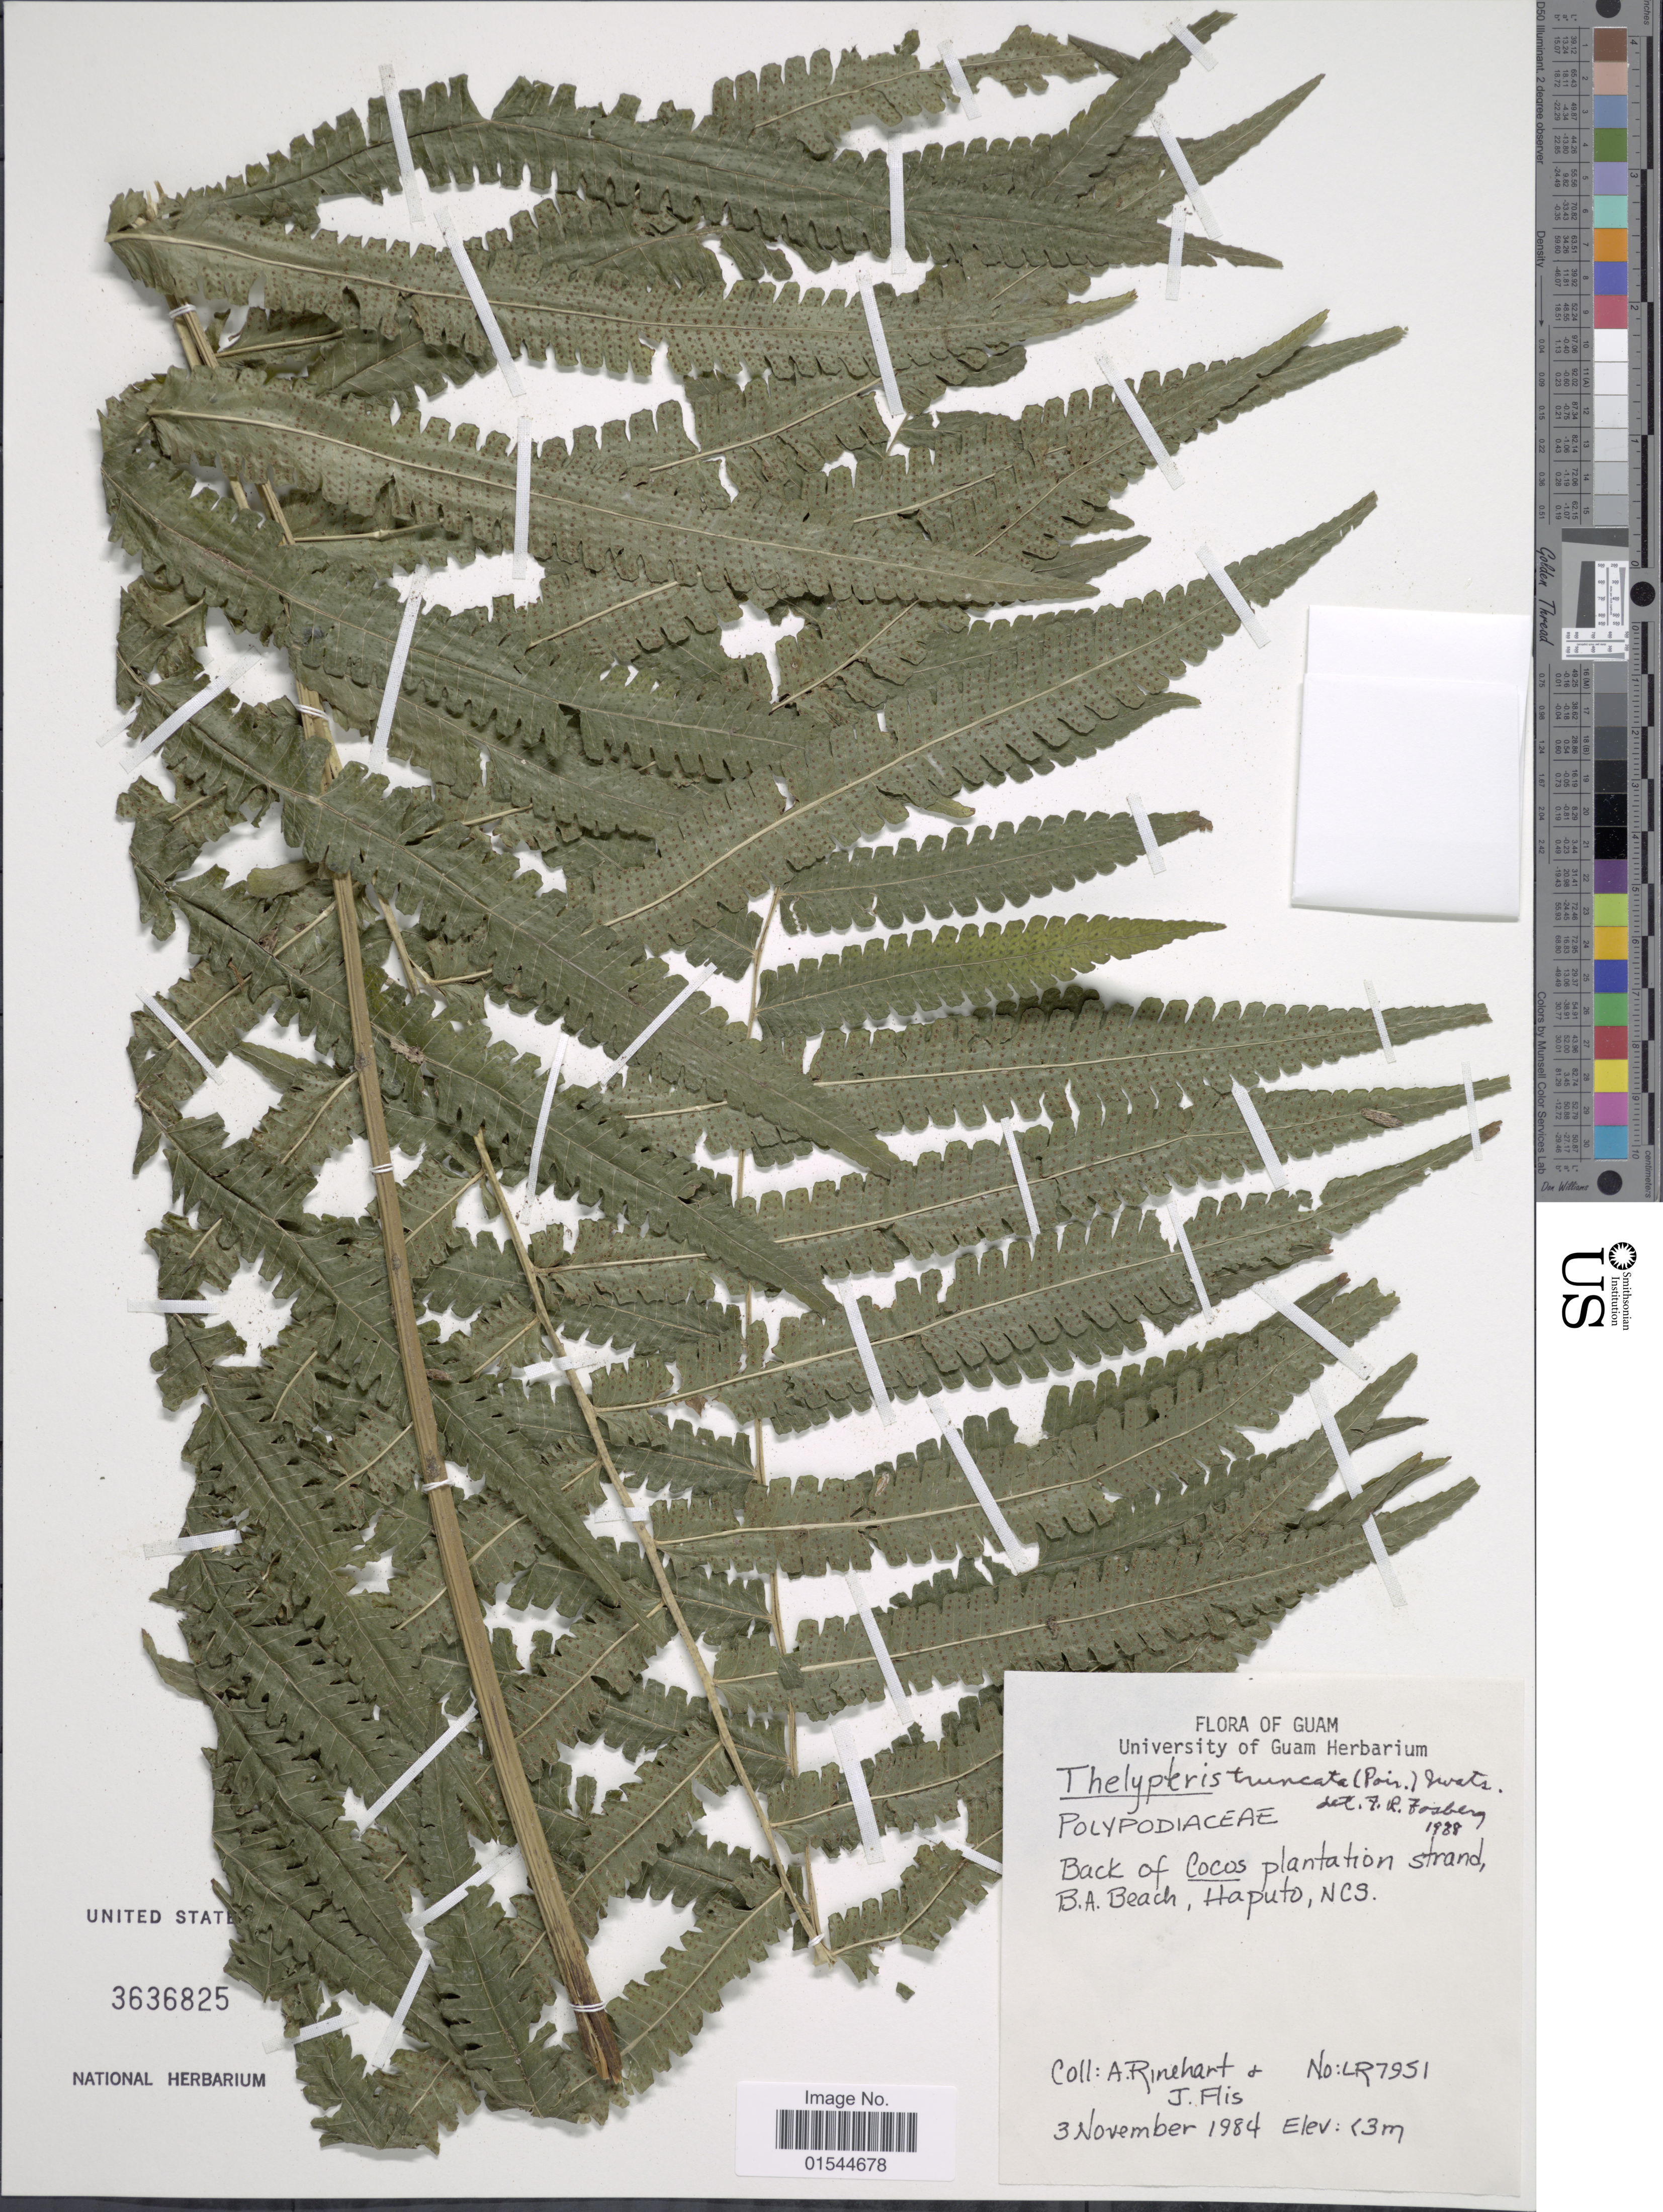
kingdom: Plantae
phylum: Tracheophyta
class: Polypodiopsida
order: Polypodiales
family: Thelypteridaceae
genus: Pneumatopteris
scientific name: Pneumatopteris truncata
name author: (Poir.) Holttum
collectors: A. Rinehart & J. Flis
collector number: LR7951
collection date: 1984-11-03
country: Guam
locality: Back of Cocos plantation strand, B.A. Beach, Haputo, NCS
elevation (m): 3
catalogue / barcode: US 3636825